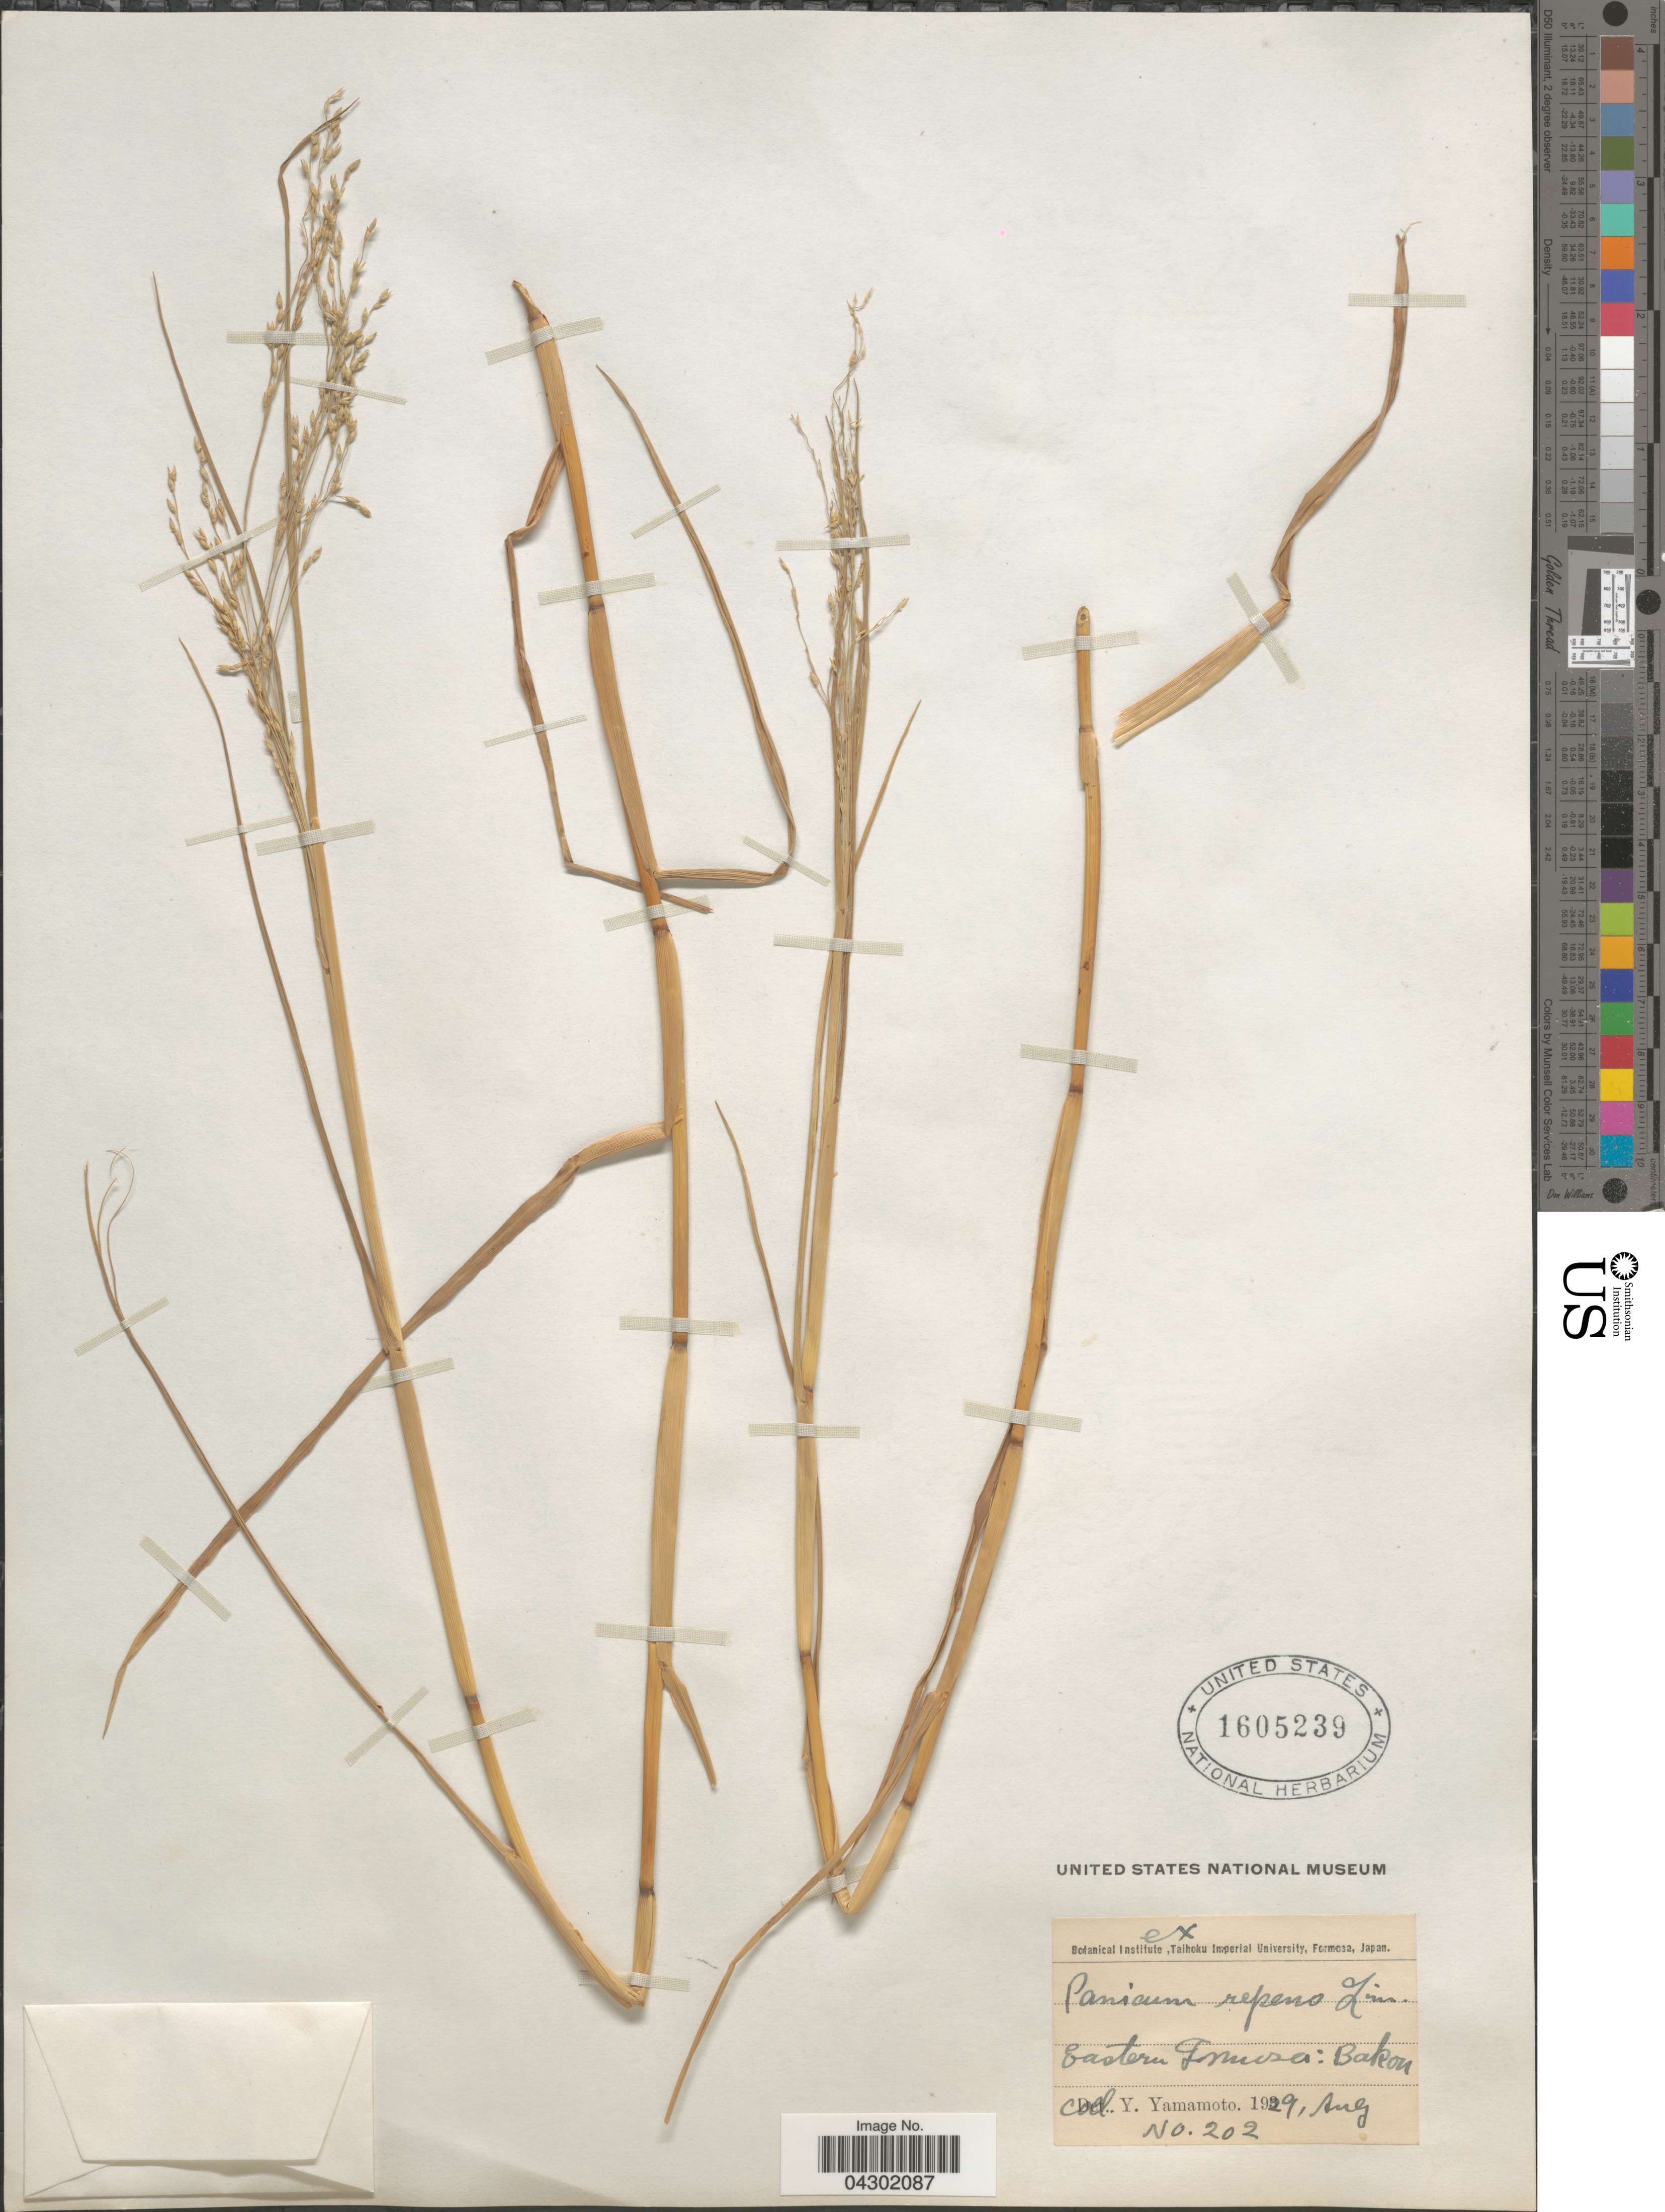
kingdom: Plantae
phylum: Tracheophyta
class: Liliopsida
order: Poales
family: Poaceae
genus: Panicum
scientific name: Panicum repens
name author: L.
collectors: Y. Yamamoto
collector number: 202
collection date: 1929-08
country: Taiwan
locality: Eastern Formosa: Bakon.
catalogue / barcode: US 1605239